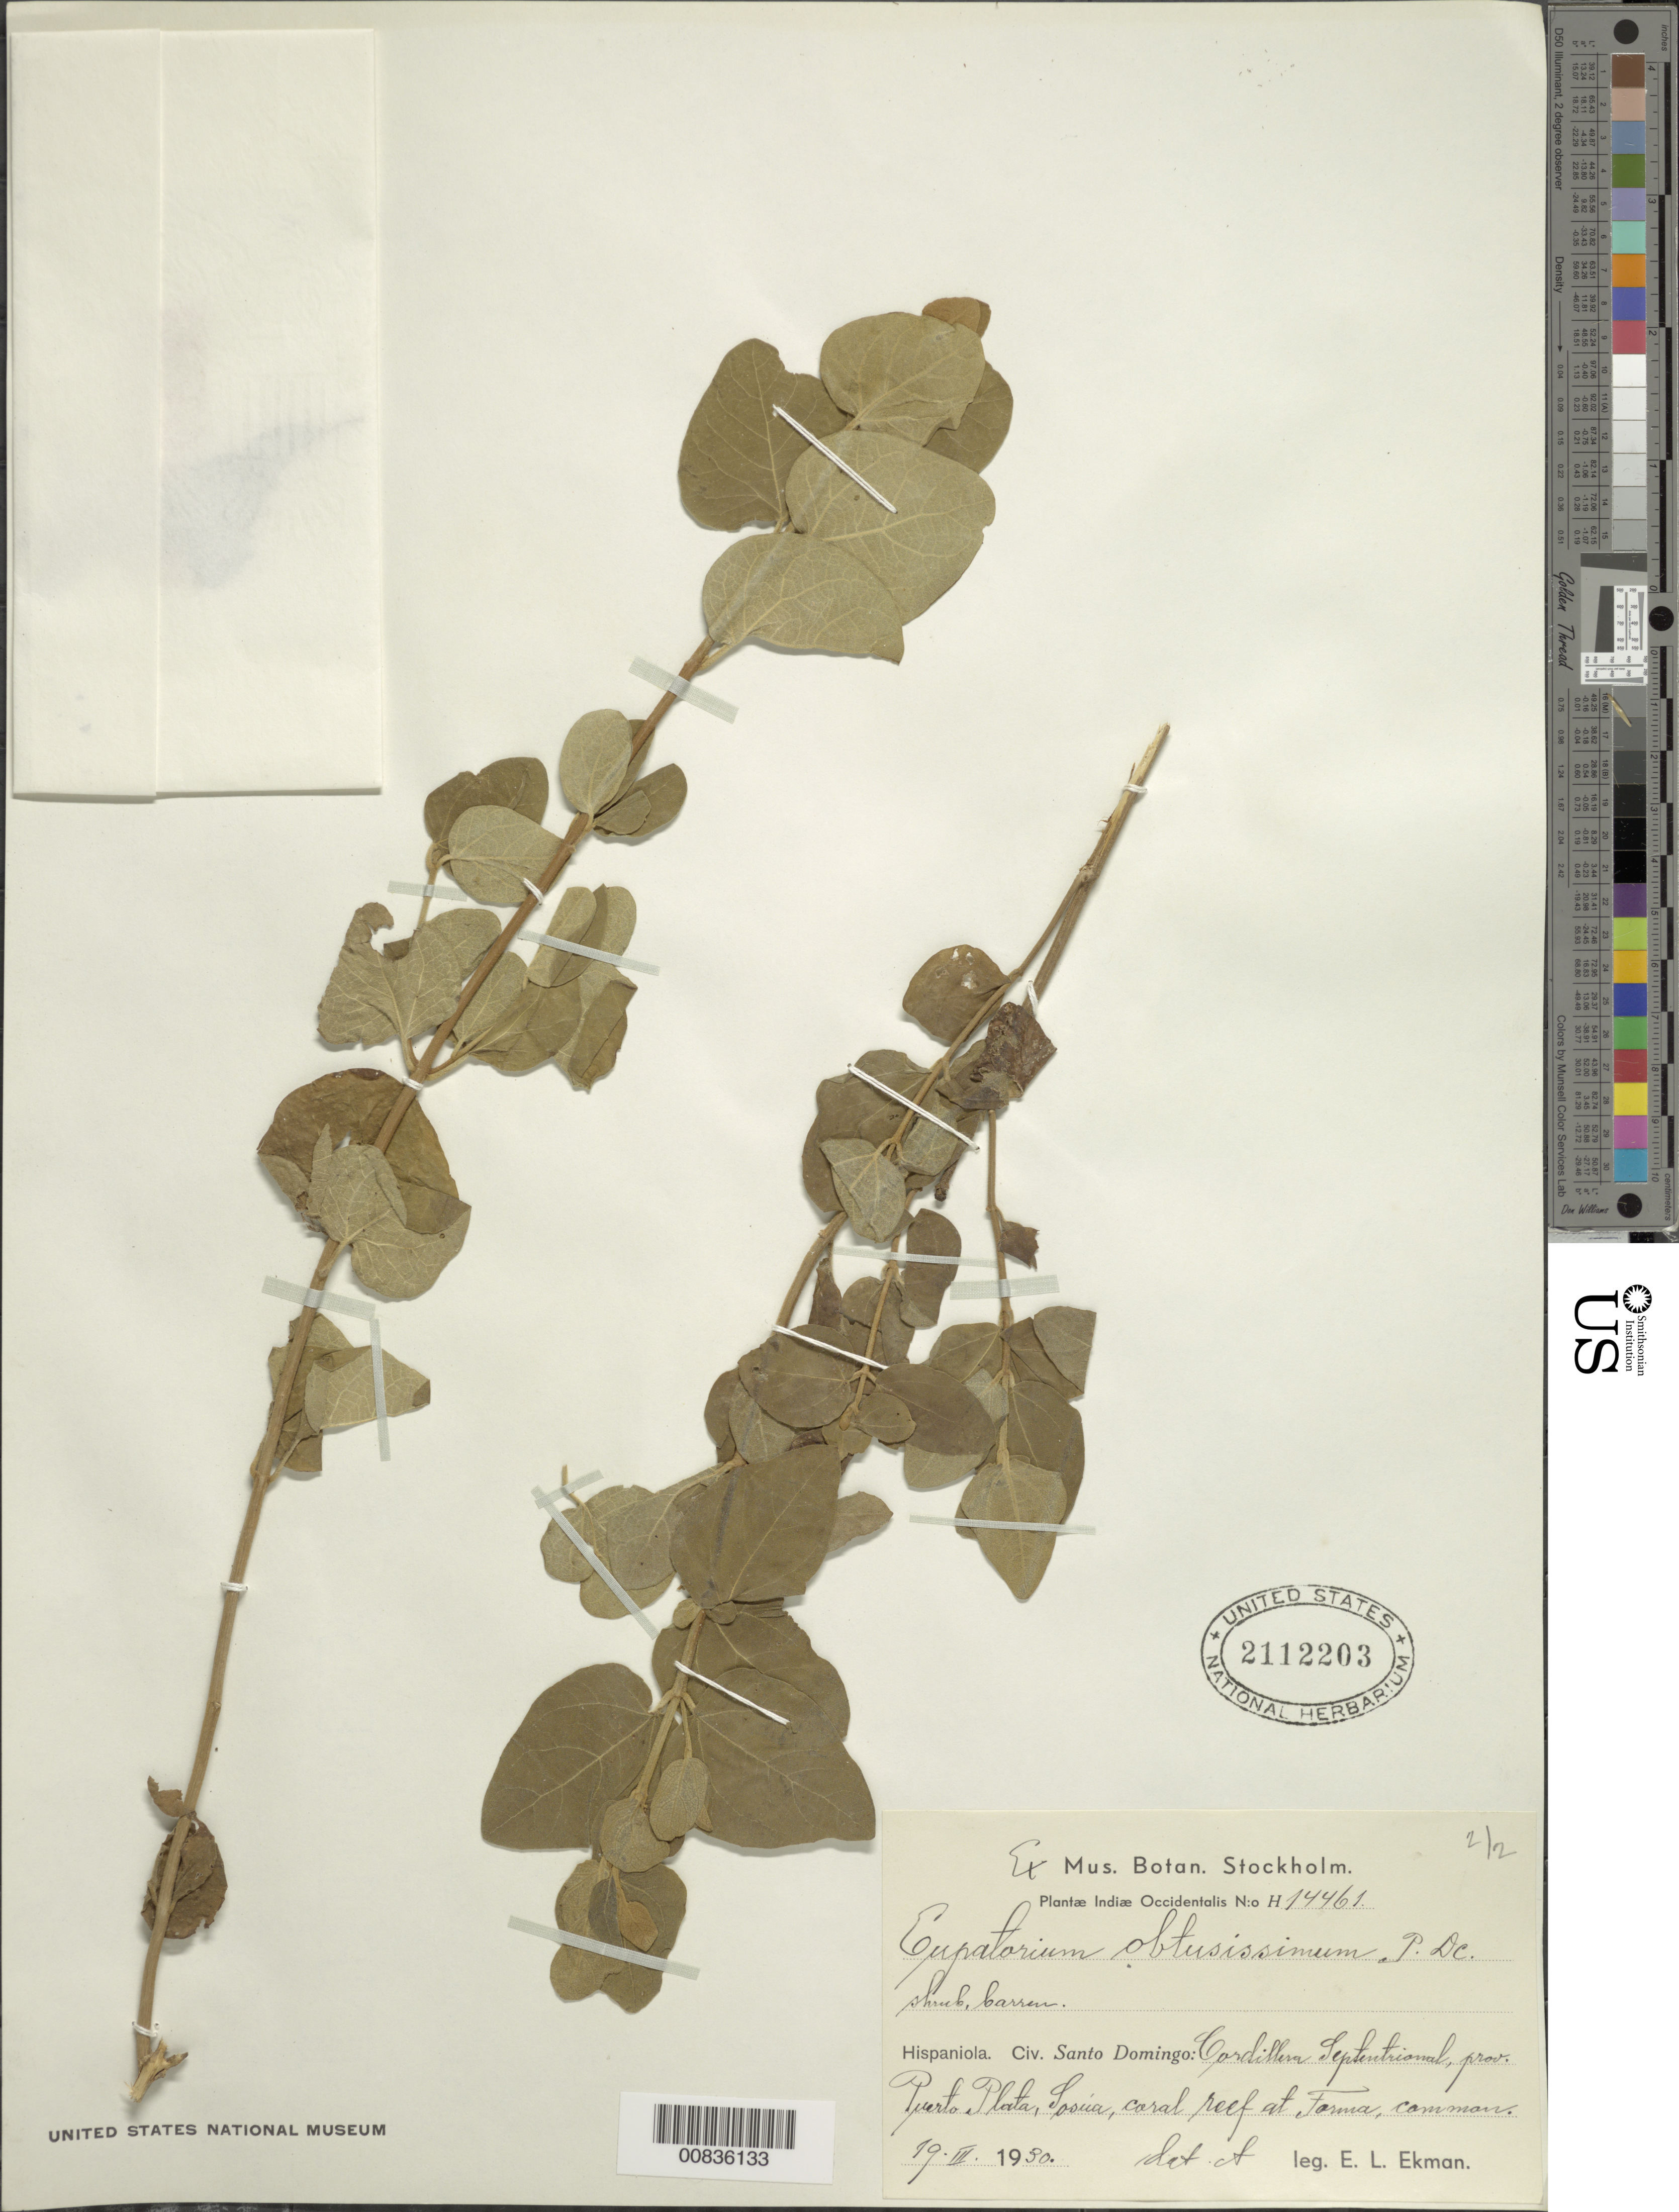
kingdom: Plantae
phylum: Tracheophyta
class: Magnoliopsida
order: Asterales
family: Asteraceae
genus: Koanophyllon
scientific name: Koanophyllon obtusissimum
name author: (DC.) R.M. King & H. Rob.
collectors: E. L. Ekman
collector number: H 14461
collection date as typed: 19 Mar 1930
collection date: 1930-03-19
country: Dominican Republic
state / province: Puerto Plata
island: Hispaniola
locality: Cordillera Septentrional, Sosúa, at Forma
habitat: Coral reef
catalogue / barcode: US 2112203